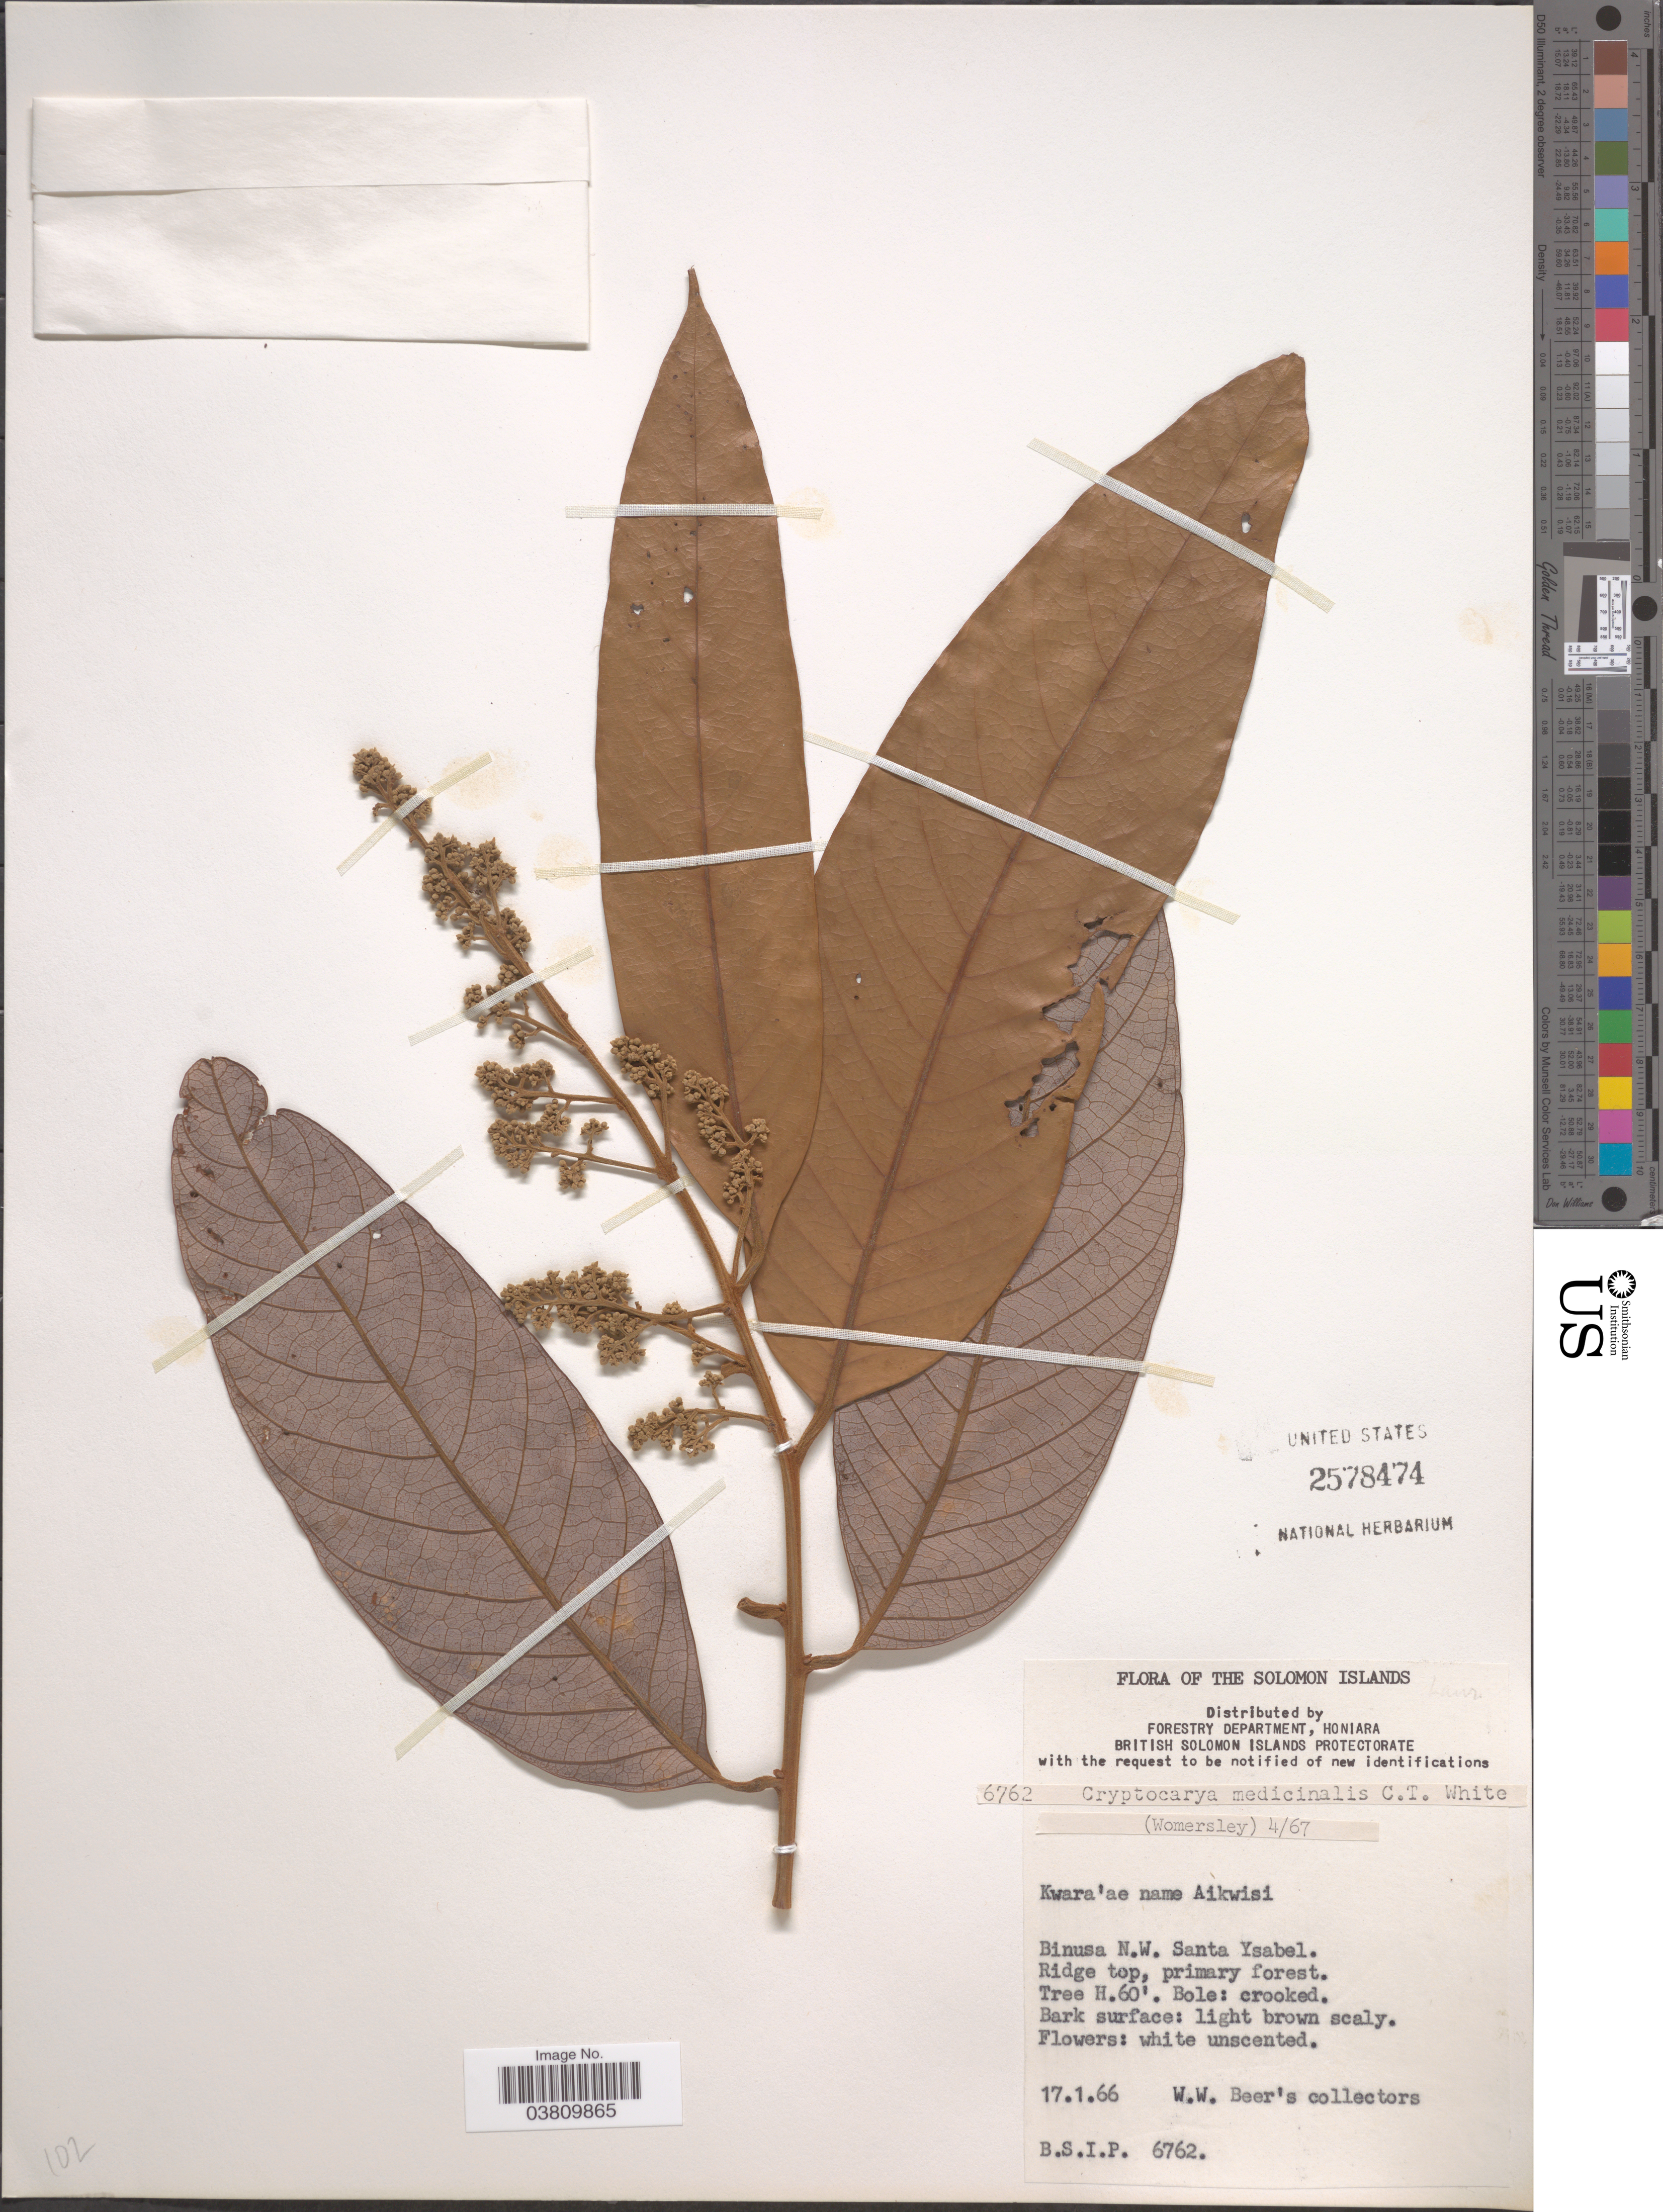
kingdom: Plantae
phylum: Tracheophyta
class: Magnoliopsida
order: Laurales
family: Lauraceae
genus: Cryptocarya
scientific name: Cryptocarya medicinalis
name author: C.T. White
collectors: W. Beer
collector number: BSIP 6762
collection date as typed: Transcribed d/m/y: 17/1/66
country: Solomon Islands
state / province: Solomon Islands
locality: Binusa N.W. Santa Ysabel.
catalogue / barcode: US 2578474